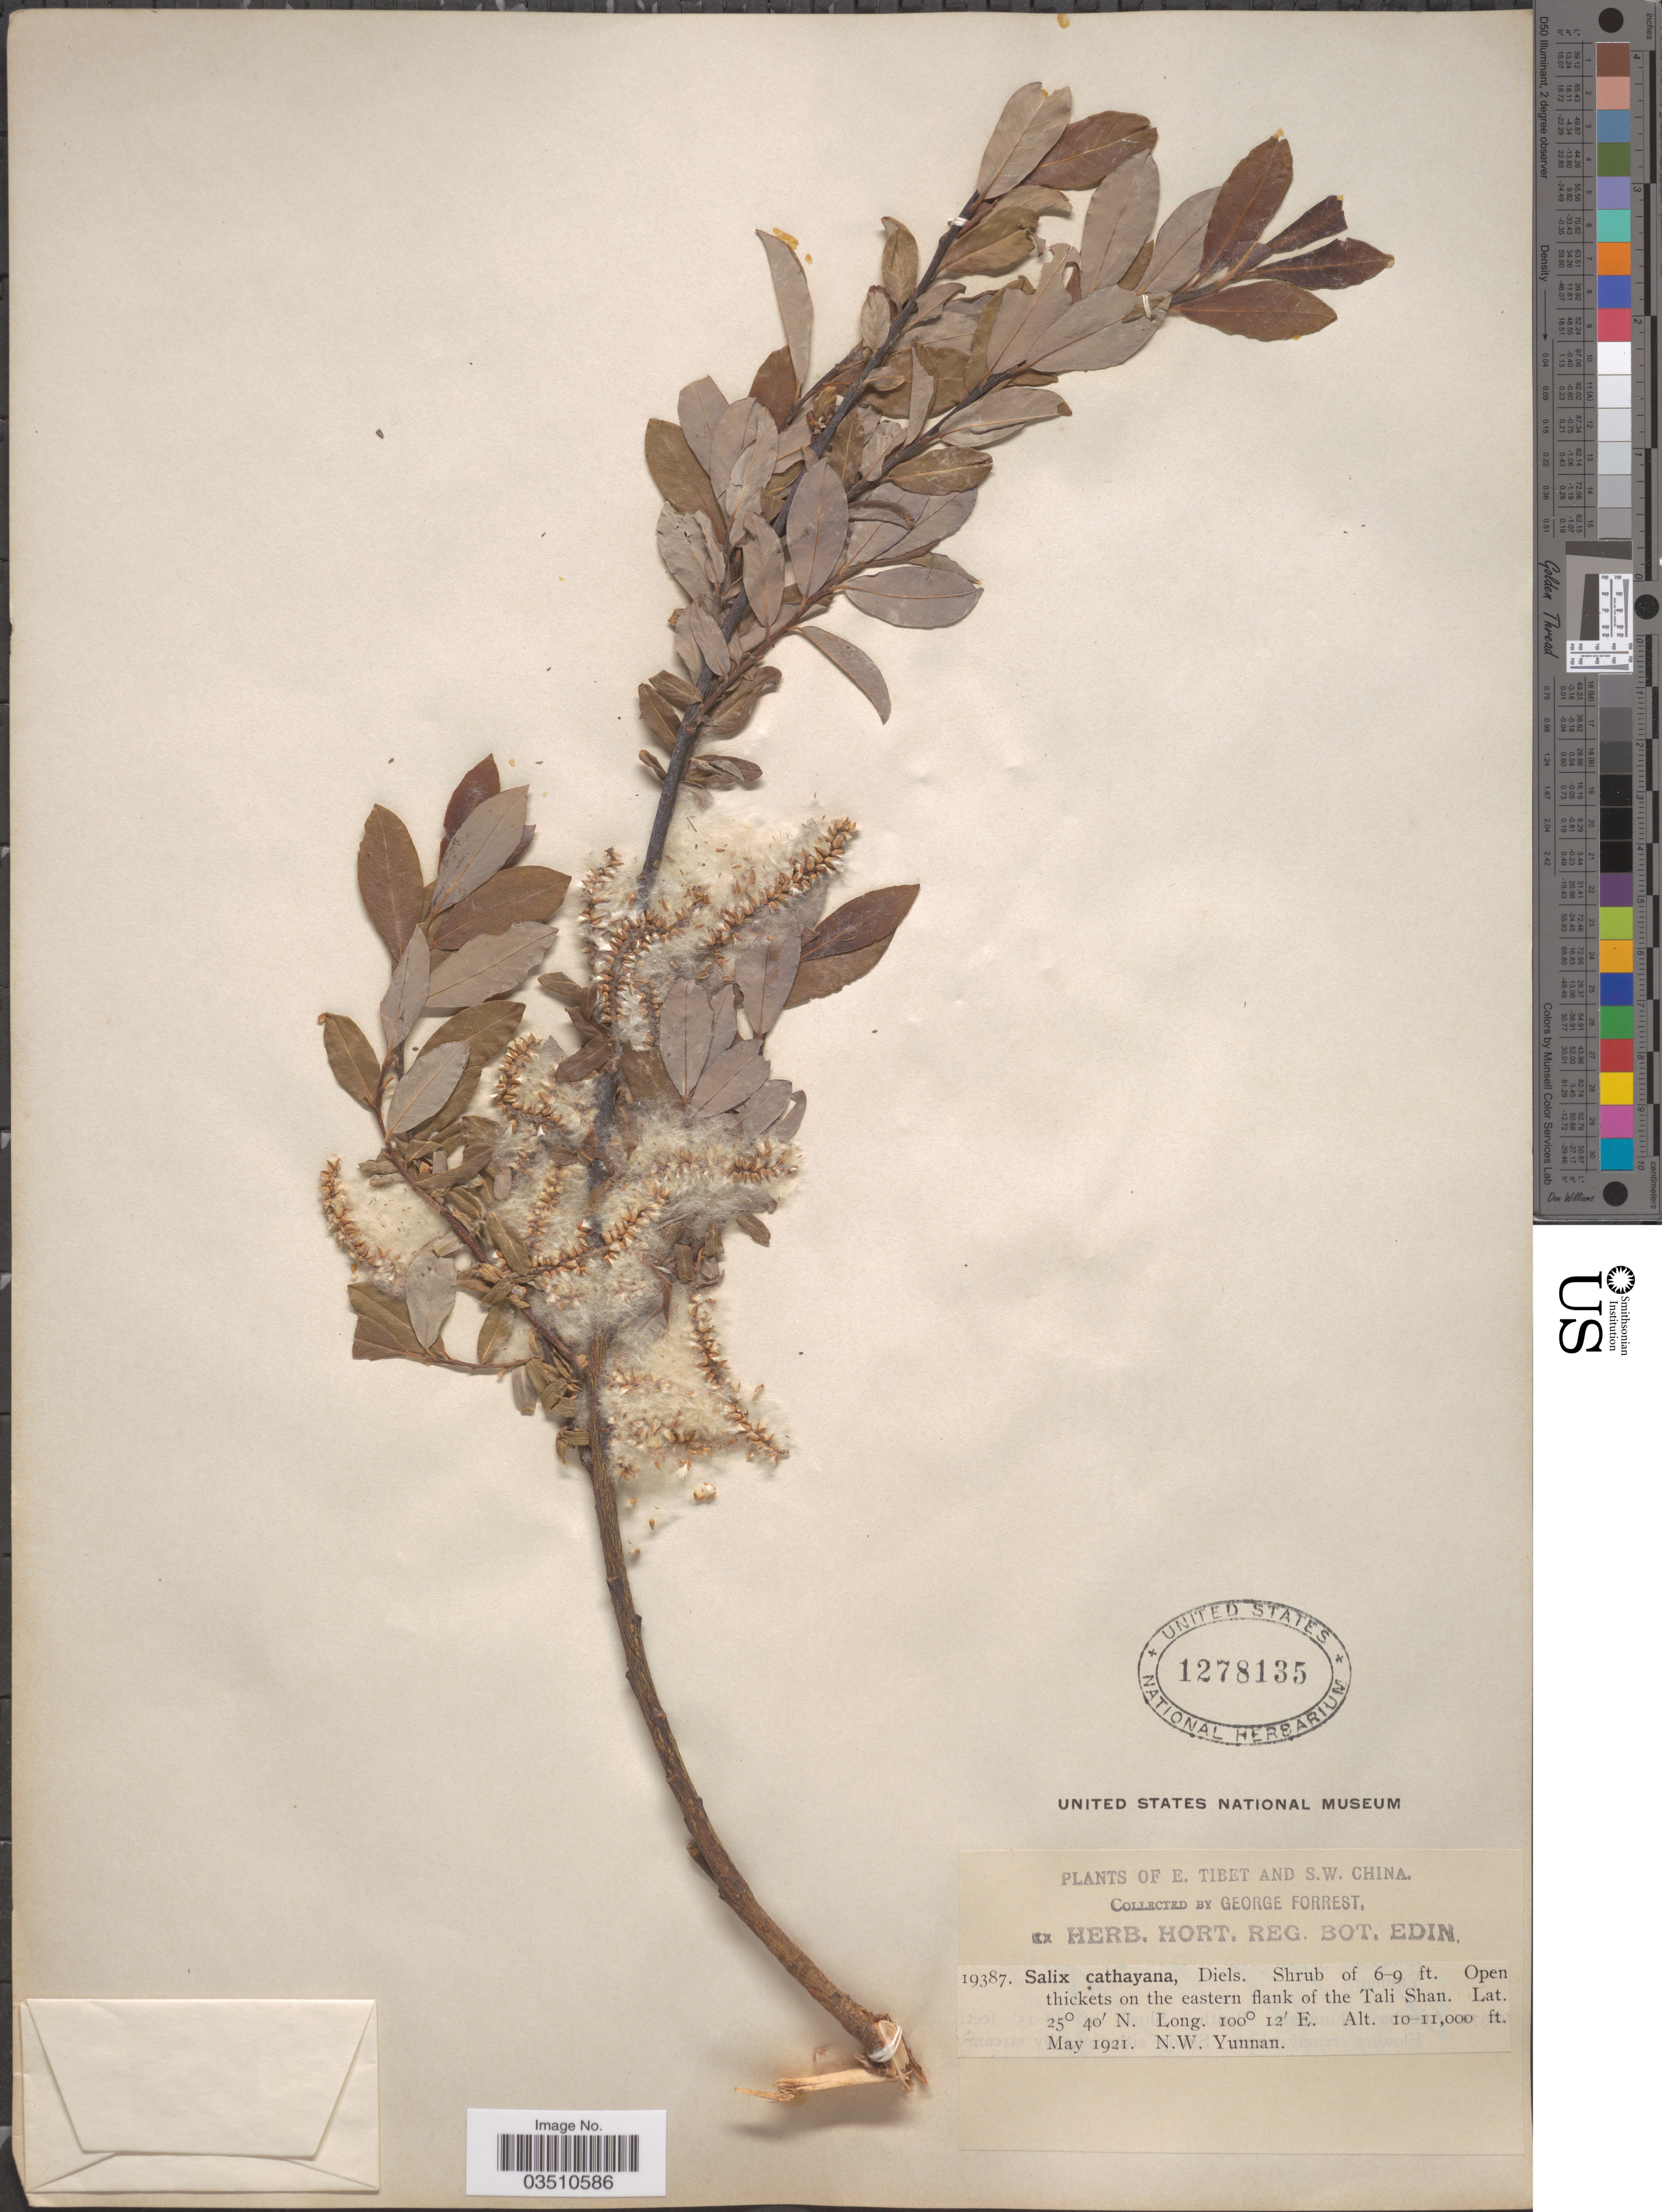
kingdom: Plantae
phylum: Tracheophyta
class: Magnoliopsida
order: Malpighiales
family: Salicaceae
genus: Salix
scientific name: Salix cathayana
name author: Diels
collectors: G. Forrest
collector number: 19387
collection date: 1921-05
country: China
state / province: Yunnan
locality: S.W. China. On the eastern flank of the Tali Shan. N.W. Yunnan.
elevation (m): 3048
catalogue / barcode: US 1278135